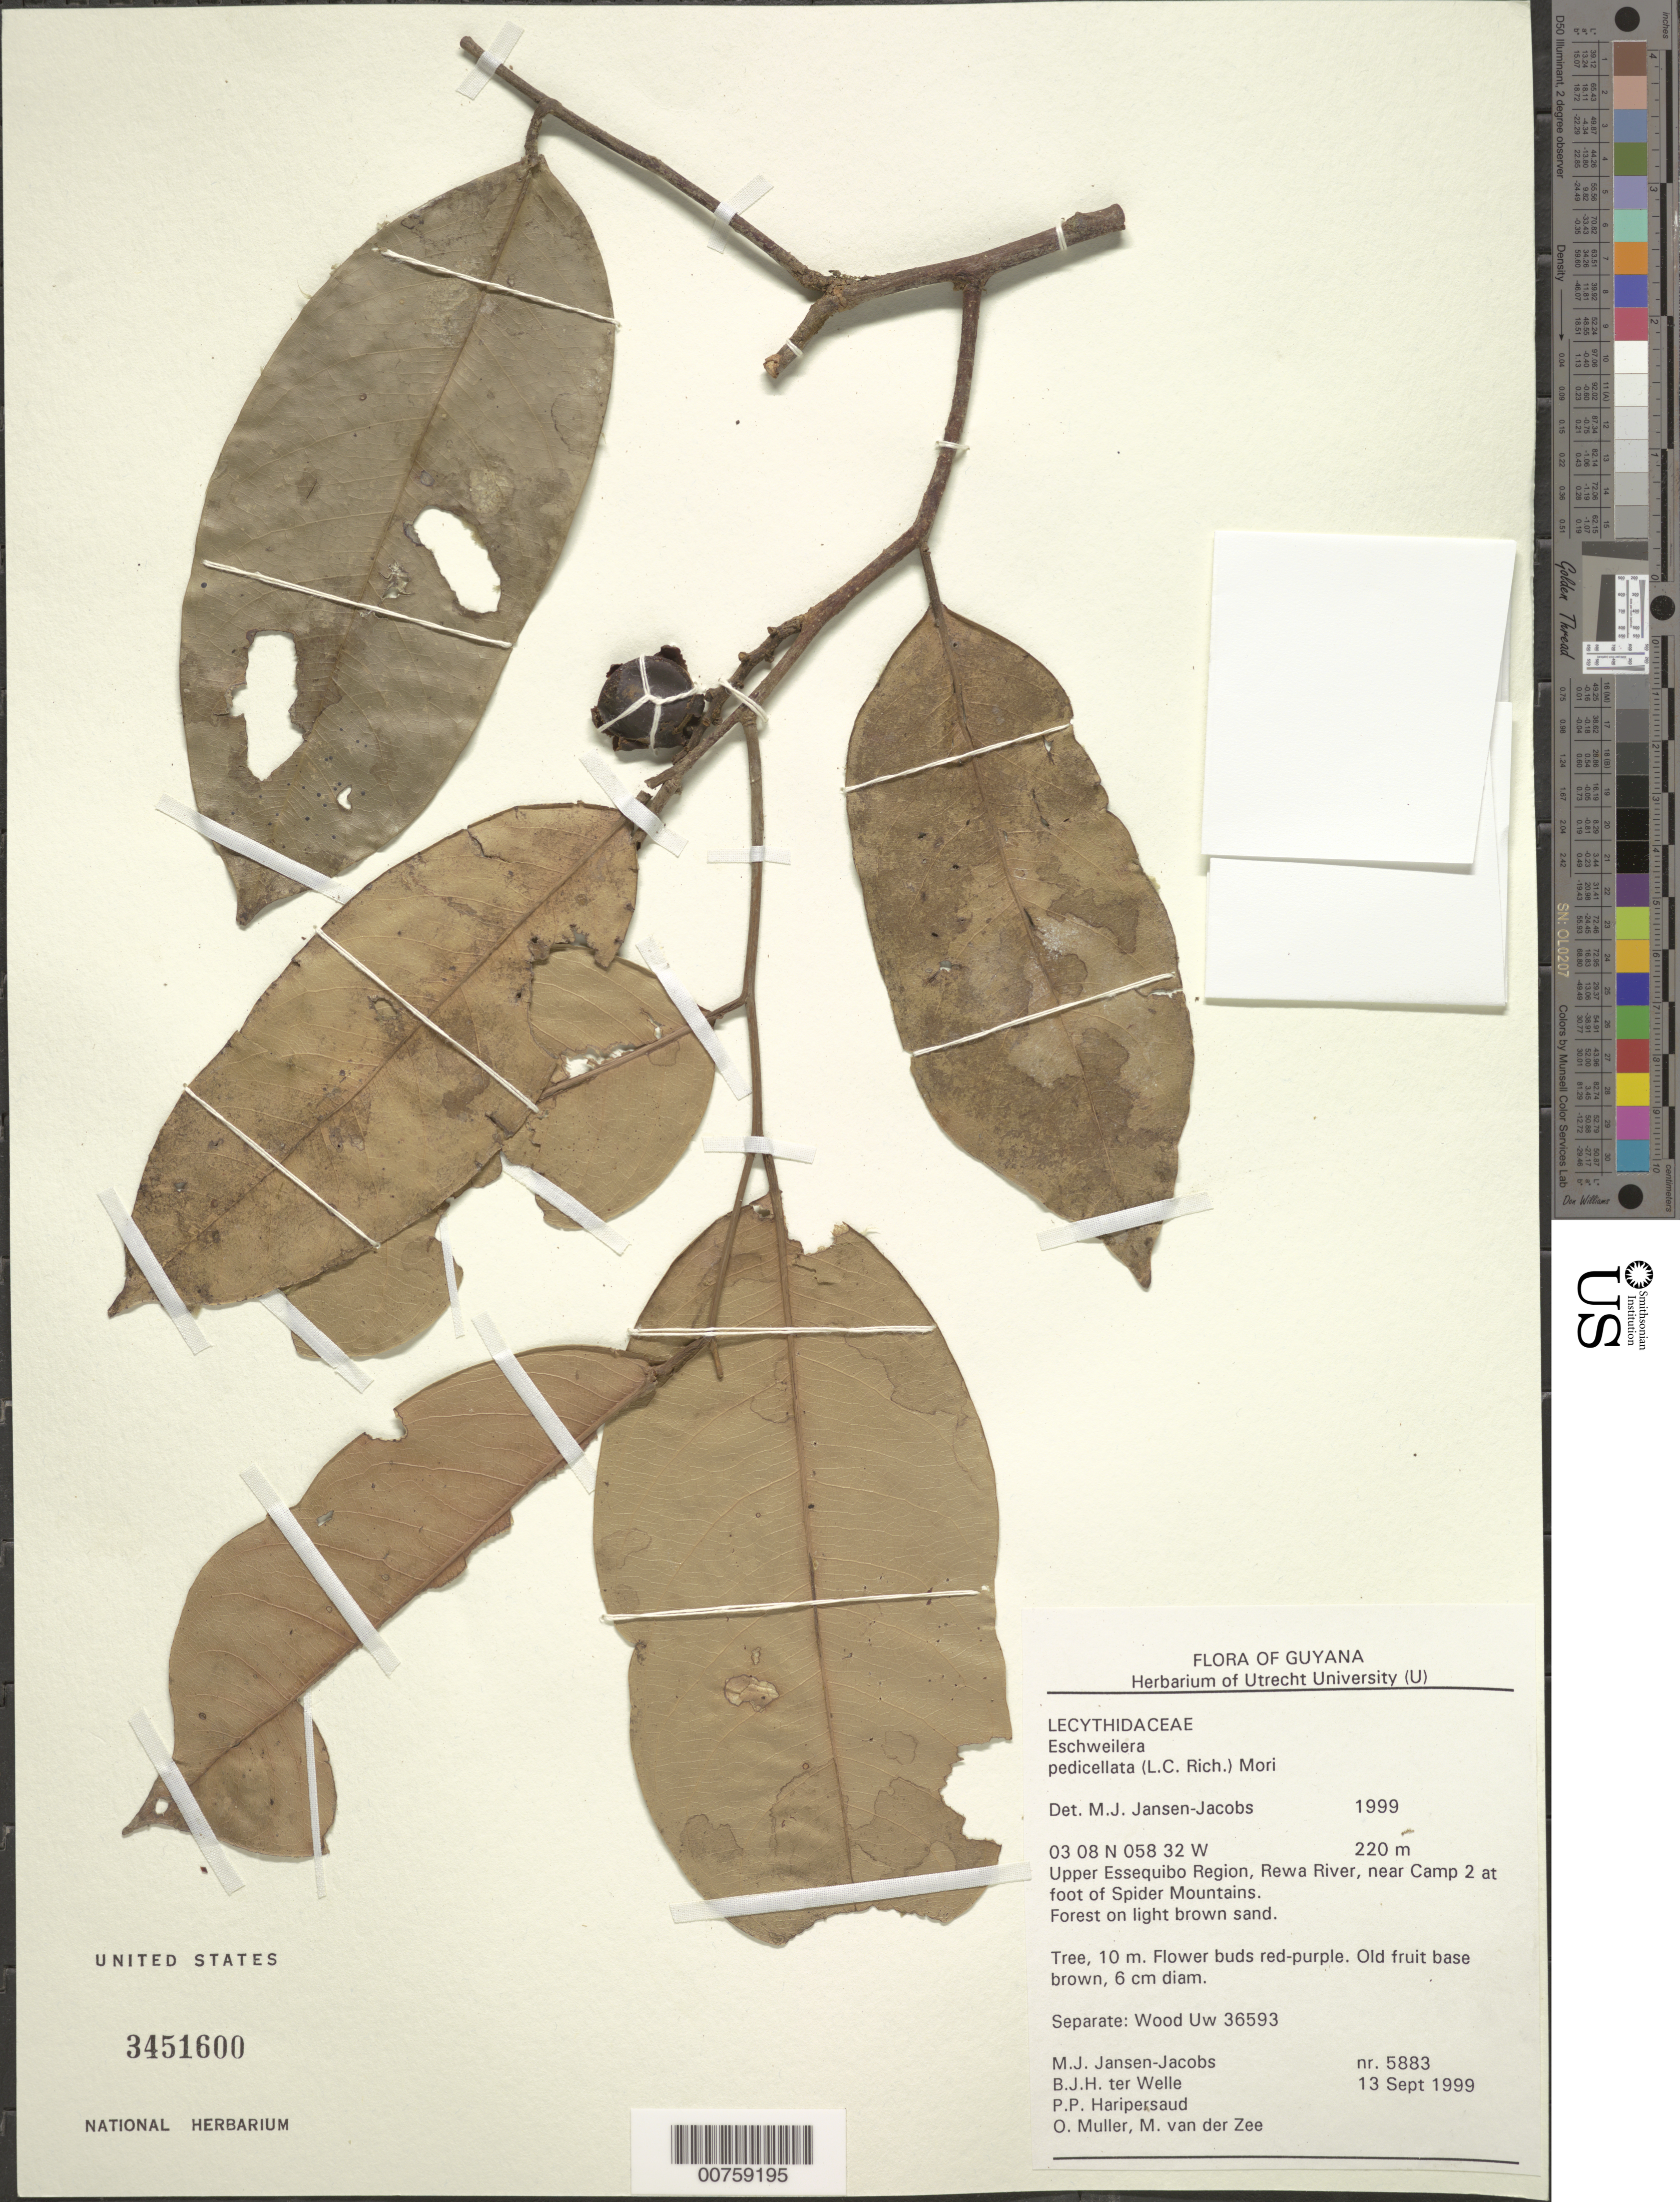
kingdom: Plantae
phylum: Tracheophyta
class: Magnoliopsida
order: Ericales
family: Lecythidaceae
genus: Eschweilera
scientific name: Eschweilera pedicellata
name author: (Rich.) S.A. Mori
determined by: Jansen-Jacobs, M. J., (U), Nationaal Herbarium Nederland, Utrecht University branch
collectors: M. J. Jansen-Jacobs, B. Welle, P. Haripersaud, O. Muller & M. van der Zee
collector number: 5883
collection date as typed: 13-Sep-99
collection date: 1999-09-13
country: Guyana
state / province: U. Takutu-U. Essequibo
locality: Rewa River, at foot of Spider Mts., near camp 2, Upper Essequibo Region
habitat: Forest on light brown sand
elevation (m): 220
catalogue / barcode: US 3451600